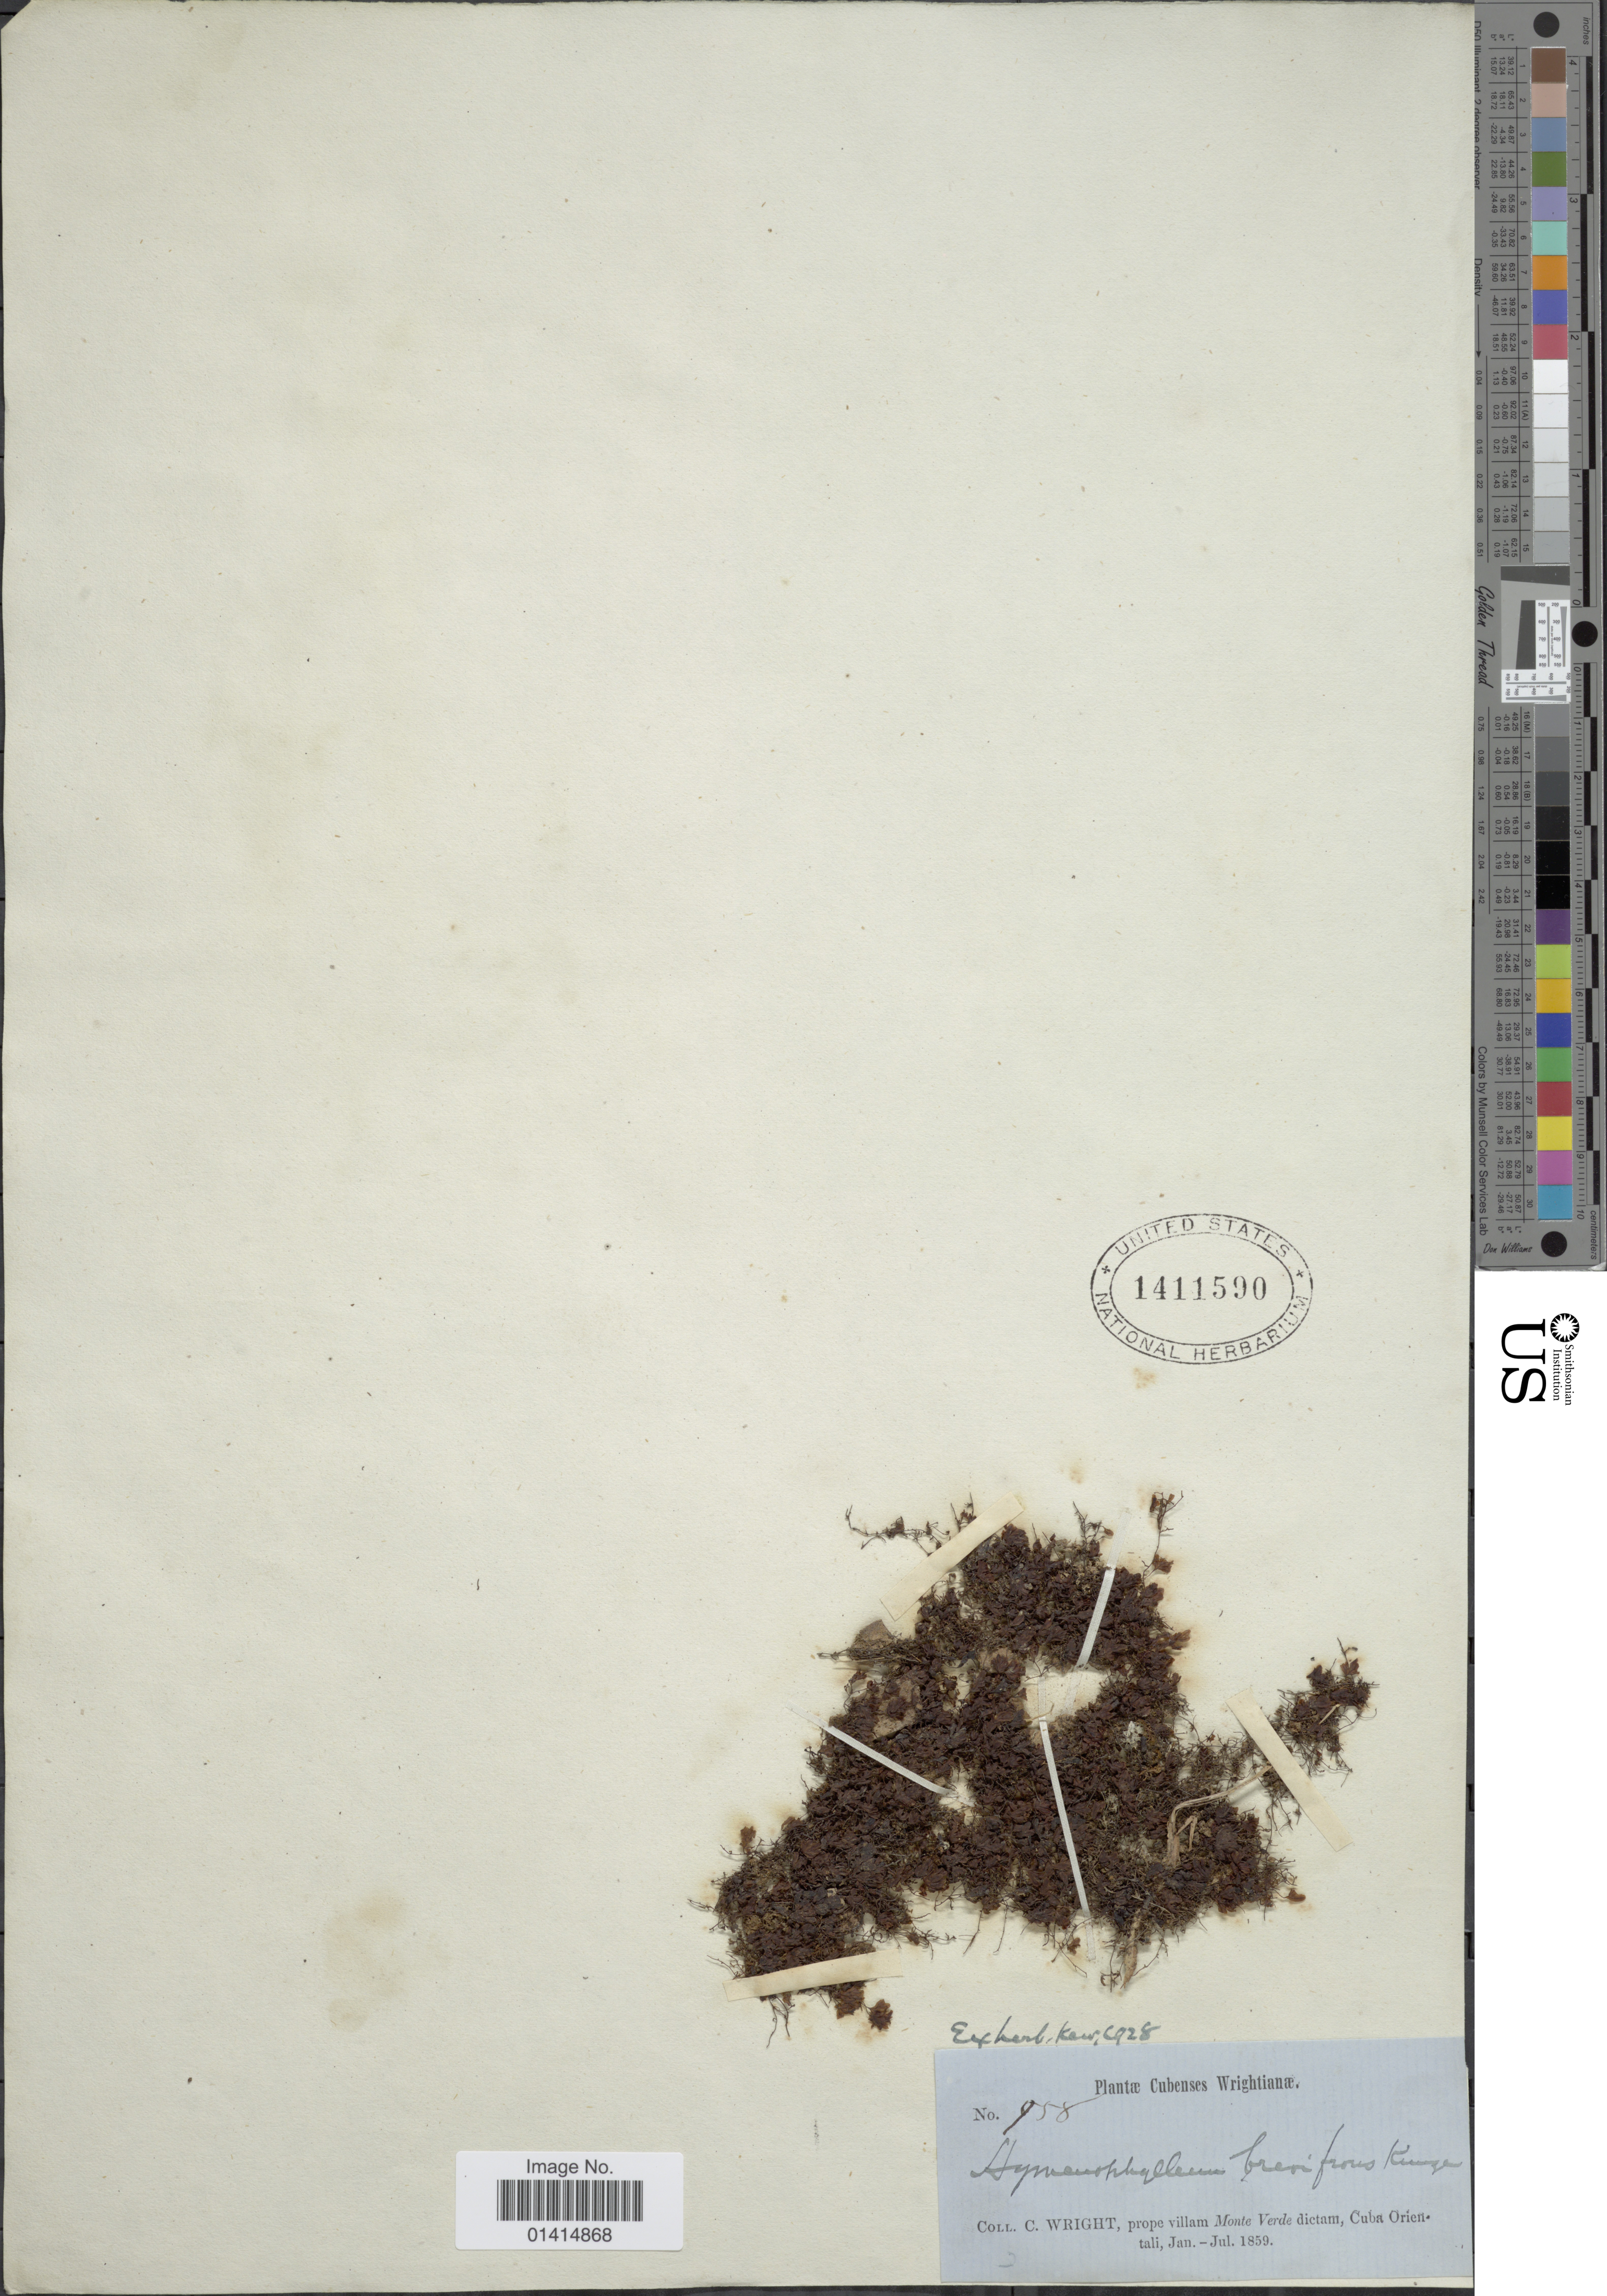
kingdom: Plantae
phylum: Tracheophyta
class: Polypodiopsida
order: Hymenophyllales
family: Hymenophyllaceae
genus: Hymenophyllum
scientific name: Hymenophyllum brevifrons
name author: Kunze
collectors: C. Wright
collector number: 958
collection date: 1859-01/1859-07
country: Cuba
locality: Prope villam Monte Verde dictam, Cuba Orientali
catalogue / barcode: US 1411590